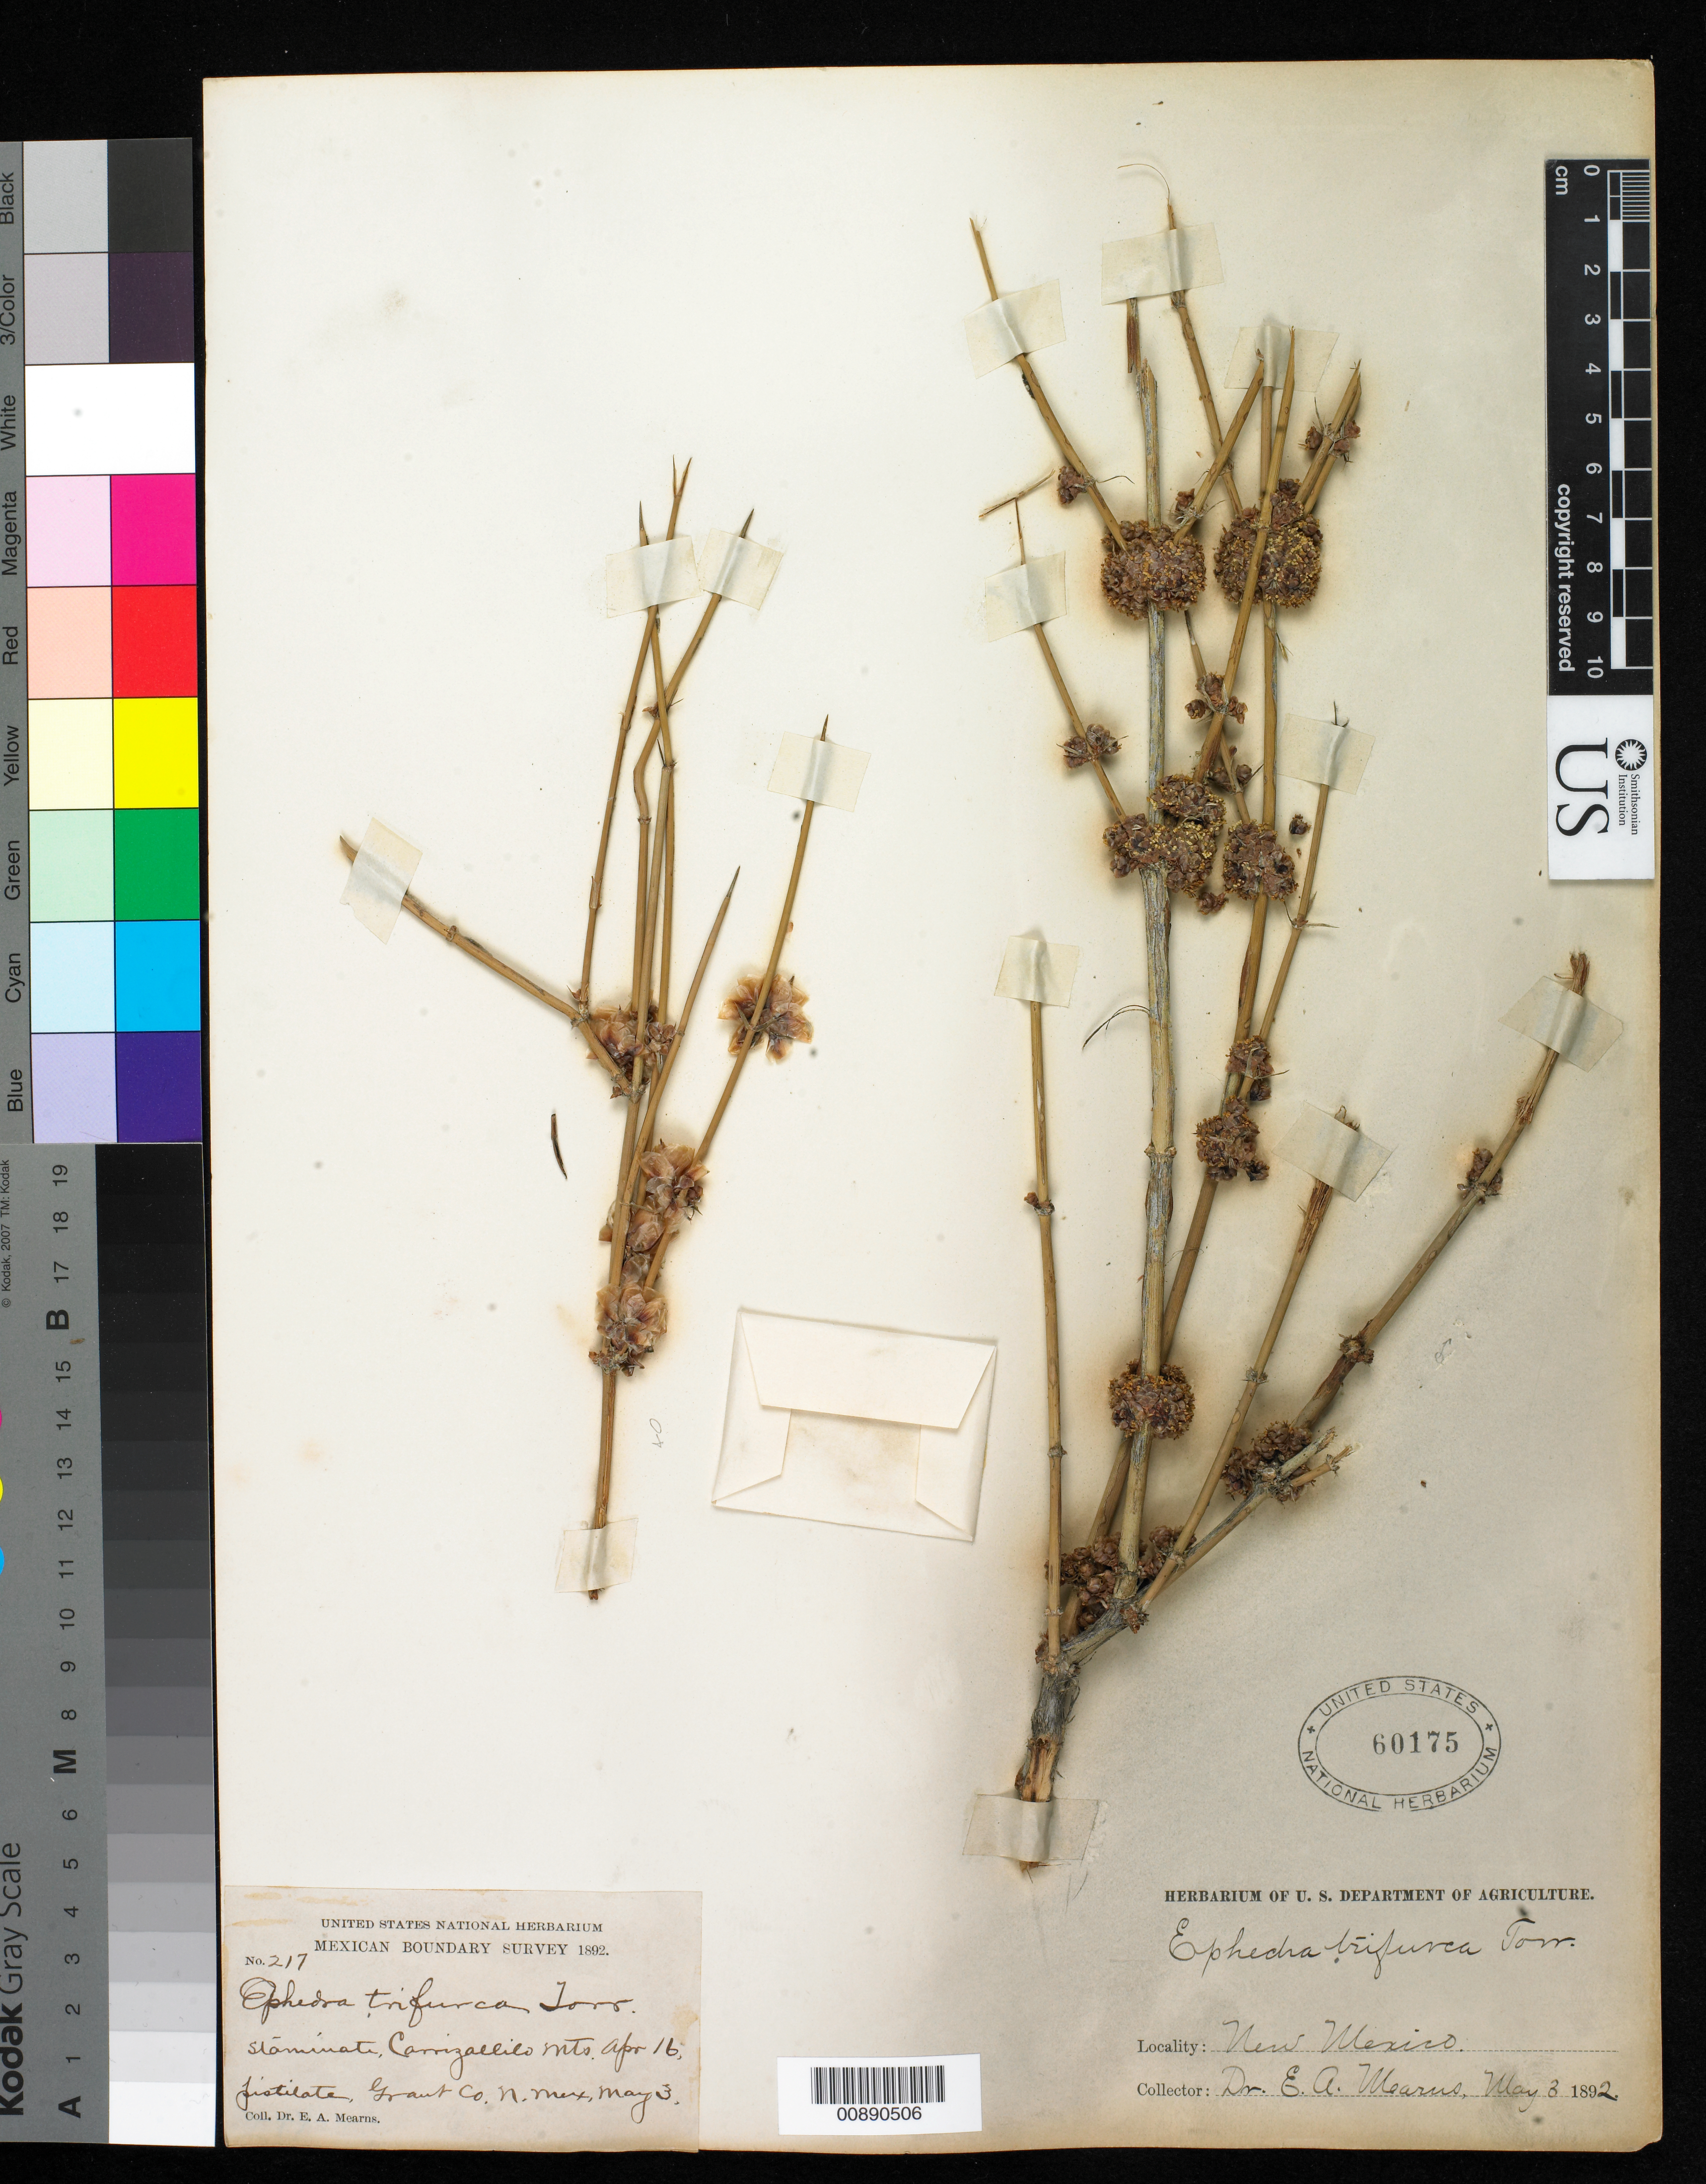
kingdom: Plantae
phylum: Tracheophyta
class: Gnetopsida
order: Ephedrales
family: Ephedraceae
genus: Ephedra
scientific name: Ephedra trifurca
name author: Torr. ex S. Watson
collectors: E. A. Mearns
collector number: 217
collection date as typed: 16 Apr 1892 to 03 May 1892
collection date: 1892-04-16/1892-05-03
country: United States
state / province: New Mexico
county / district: Grant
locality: Carrizalillo Mts. (staminata 16 Apr), Grant County, New Mexico (pistilata 3 May).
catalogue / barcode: US 60175